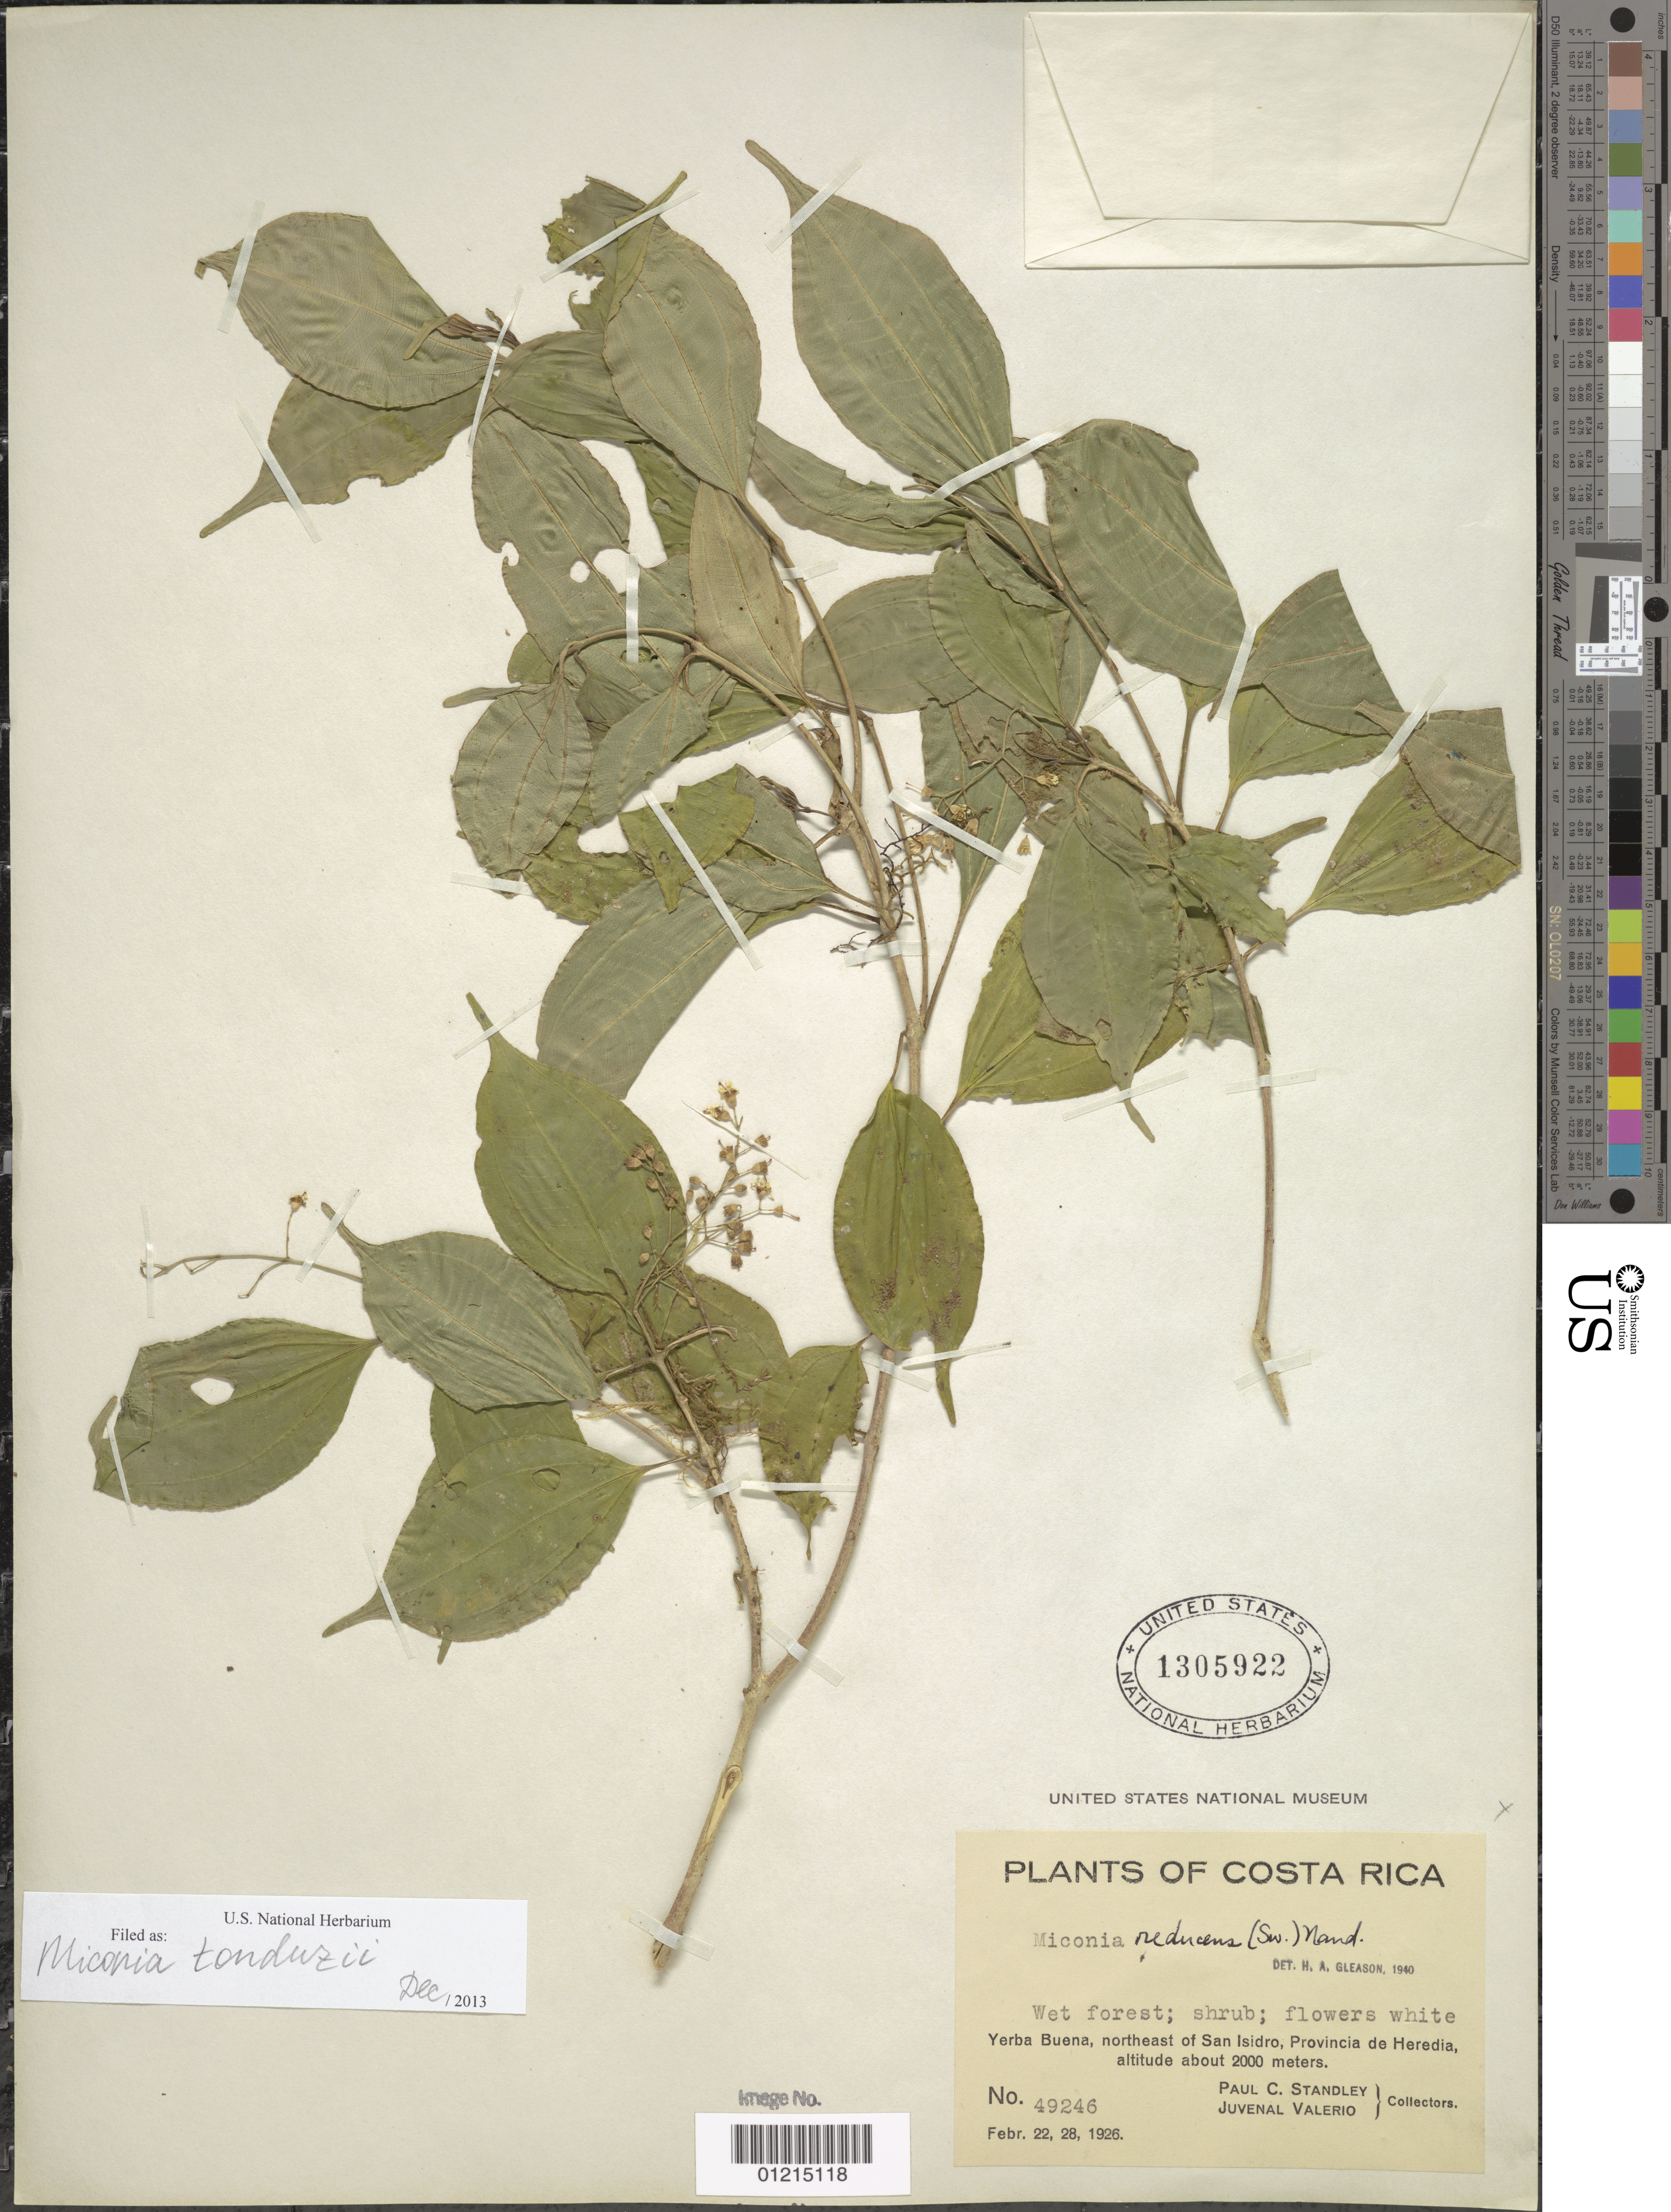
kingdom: Plantae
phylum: Tracheophyta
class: Magnoliopsida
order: Myrtales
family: Melastomataceae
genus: Miconia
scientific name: Miconia tonduzii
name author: Cogn. in A. DC.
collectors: P. C. Standley & M. Valerio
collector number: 49246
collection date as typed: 22 Feb 1926 and 28 Feb 1926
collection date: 1926-02-22,1926-02-28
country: Costa Rica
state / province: Heredia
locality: Yerba Buena, NE of San Isidro.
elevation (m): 2000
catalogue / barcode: US 1305922